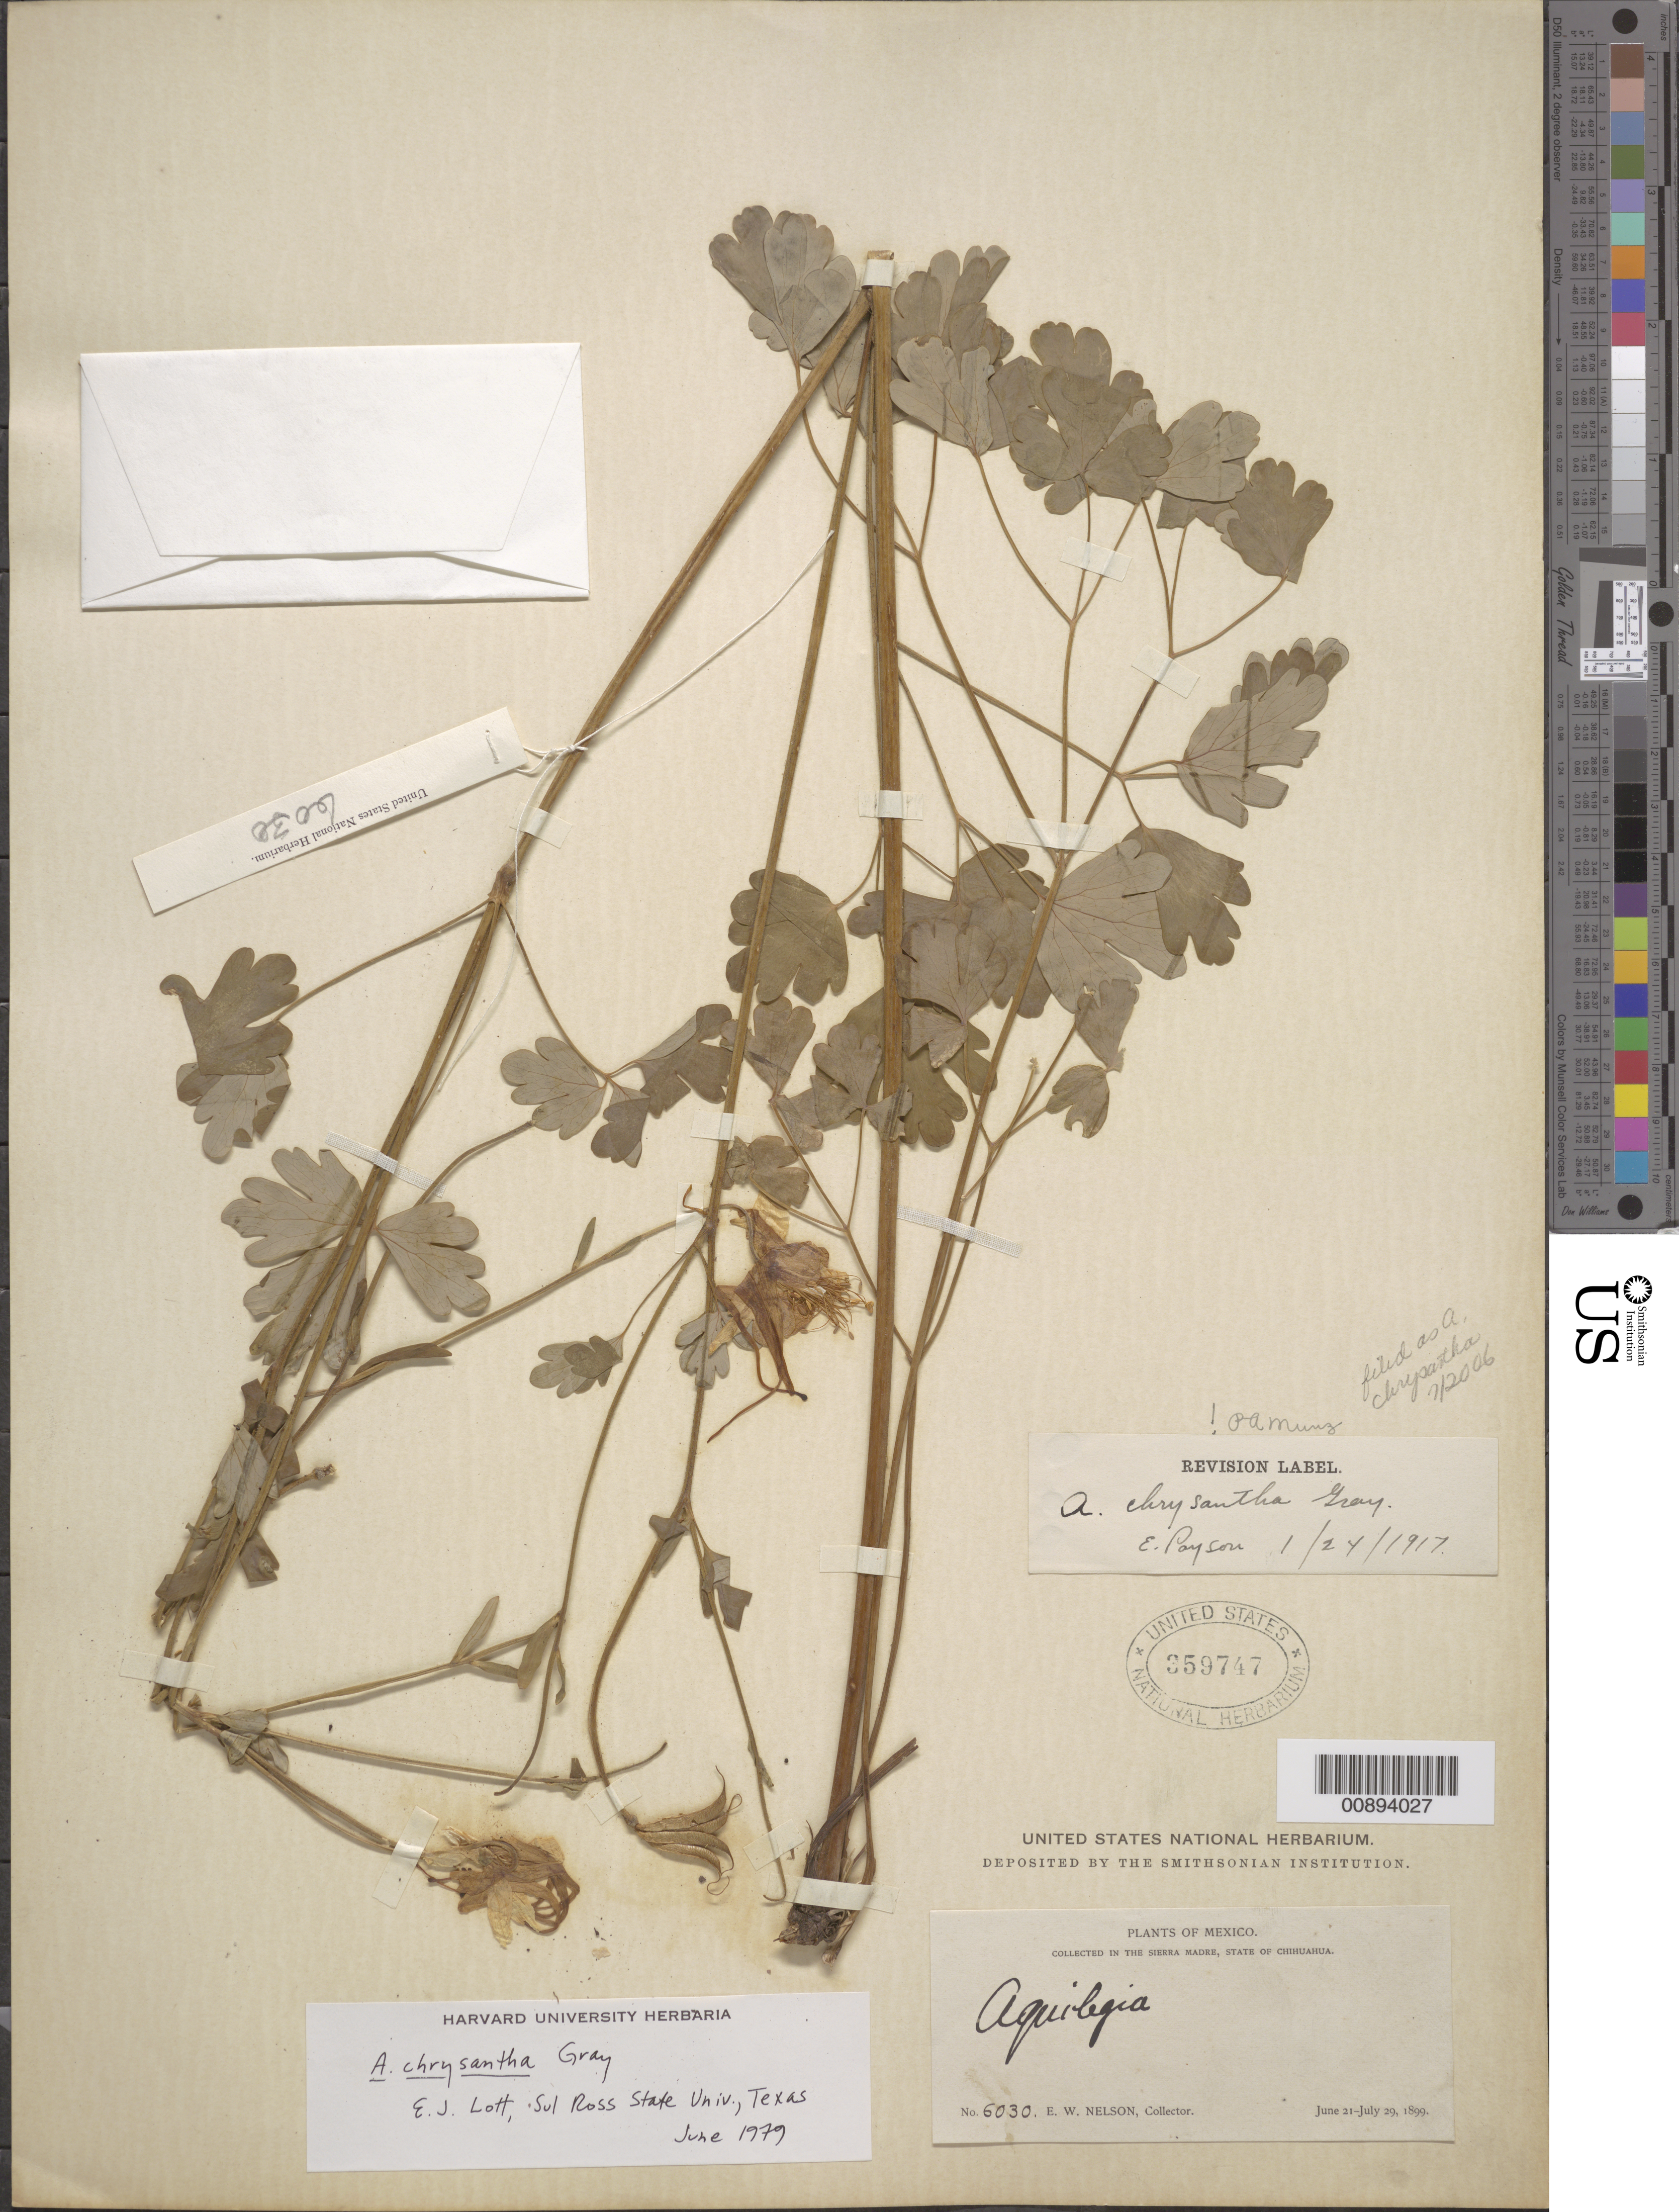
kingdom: Plantae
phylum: Tracheophyta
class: Magnoliopsida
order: Ranunculales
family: Ranunculaceae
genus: Aquilegia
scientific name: Aquilegia chrysantha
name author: A. Gray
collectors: E. W. Nelson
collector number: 6030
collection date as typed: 21 Jun 1899 to 29 Jul 1899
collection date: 1899-06-21/1899-07-29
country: Mexico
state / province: Chihuahua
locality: Sierra Madre, Chihuahua.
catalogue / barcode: US 359747